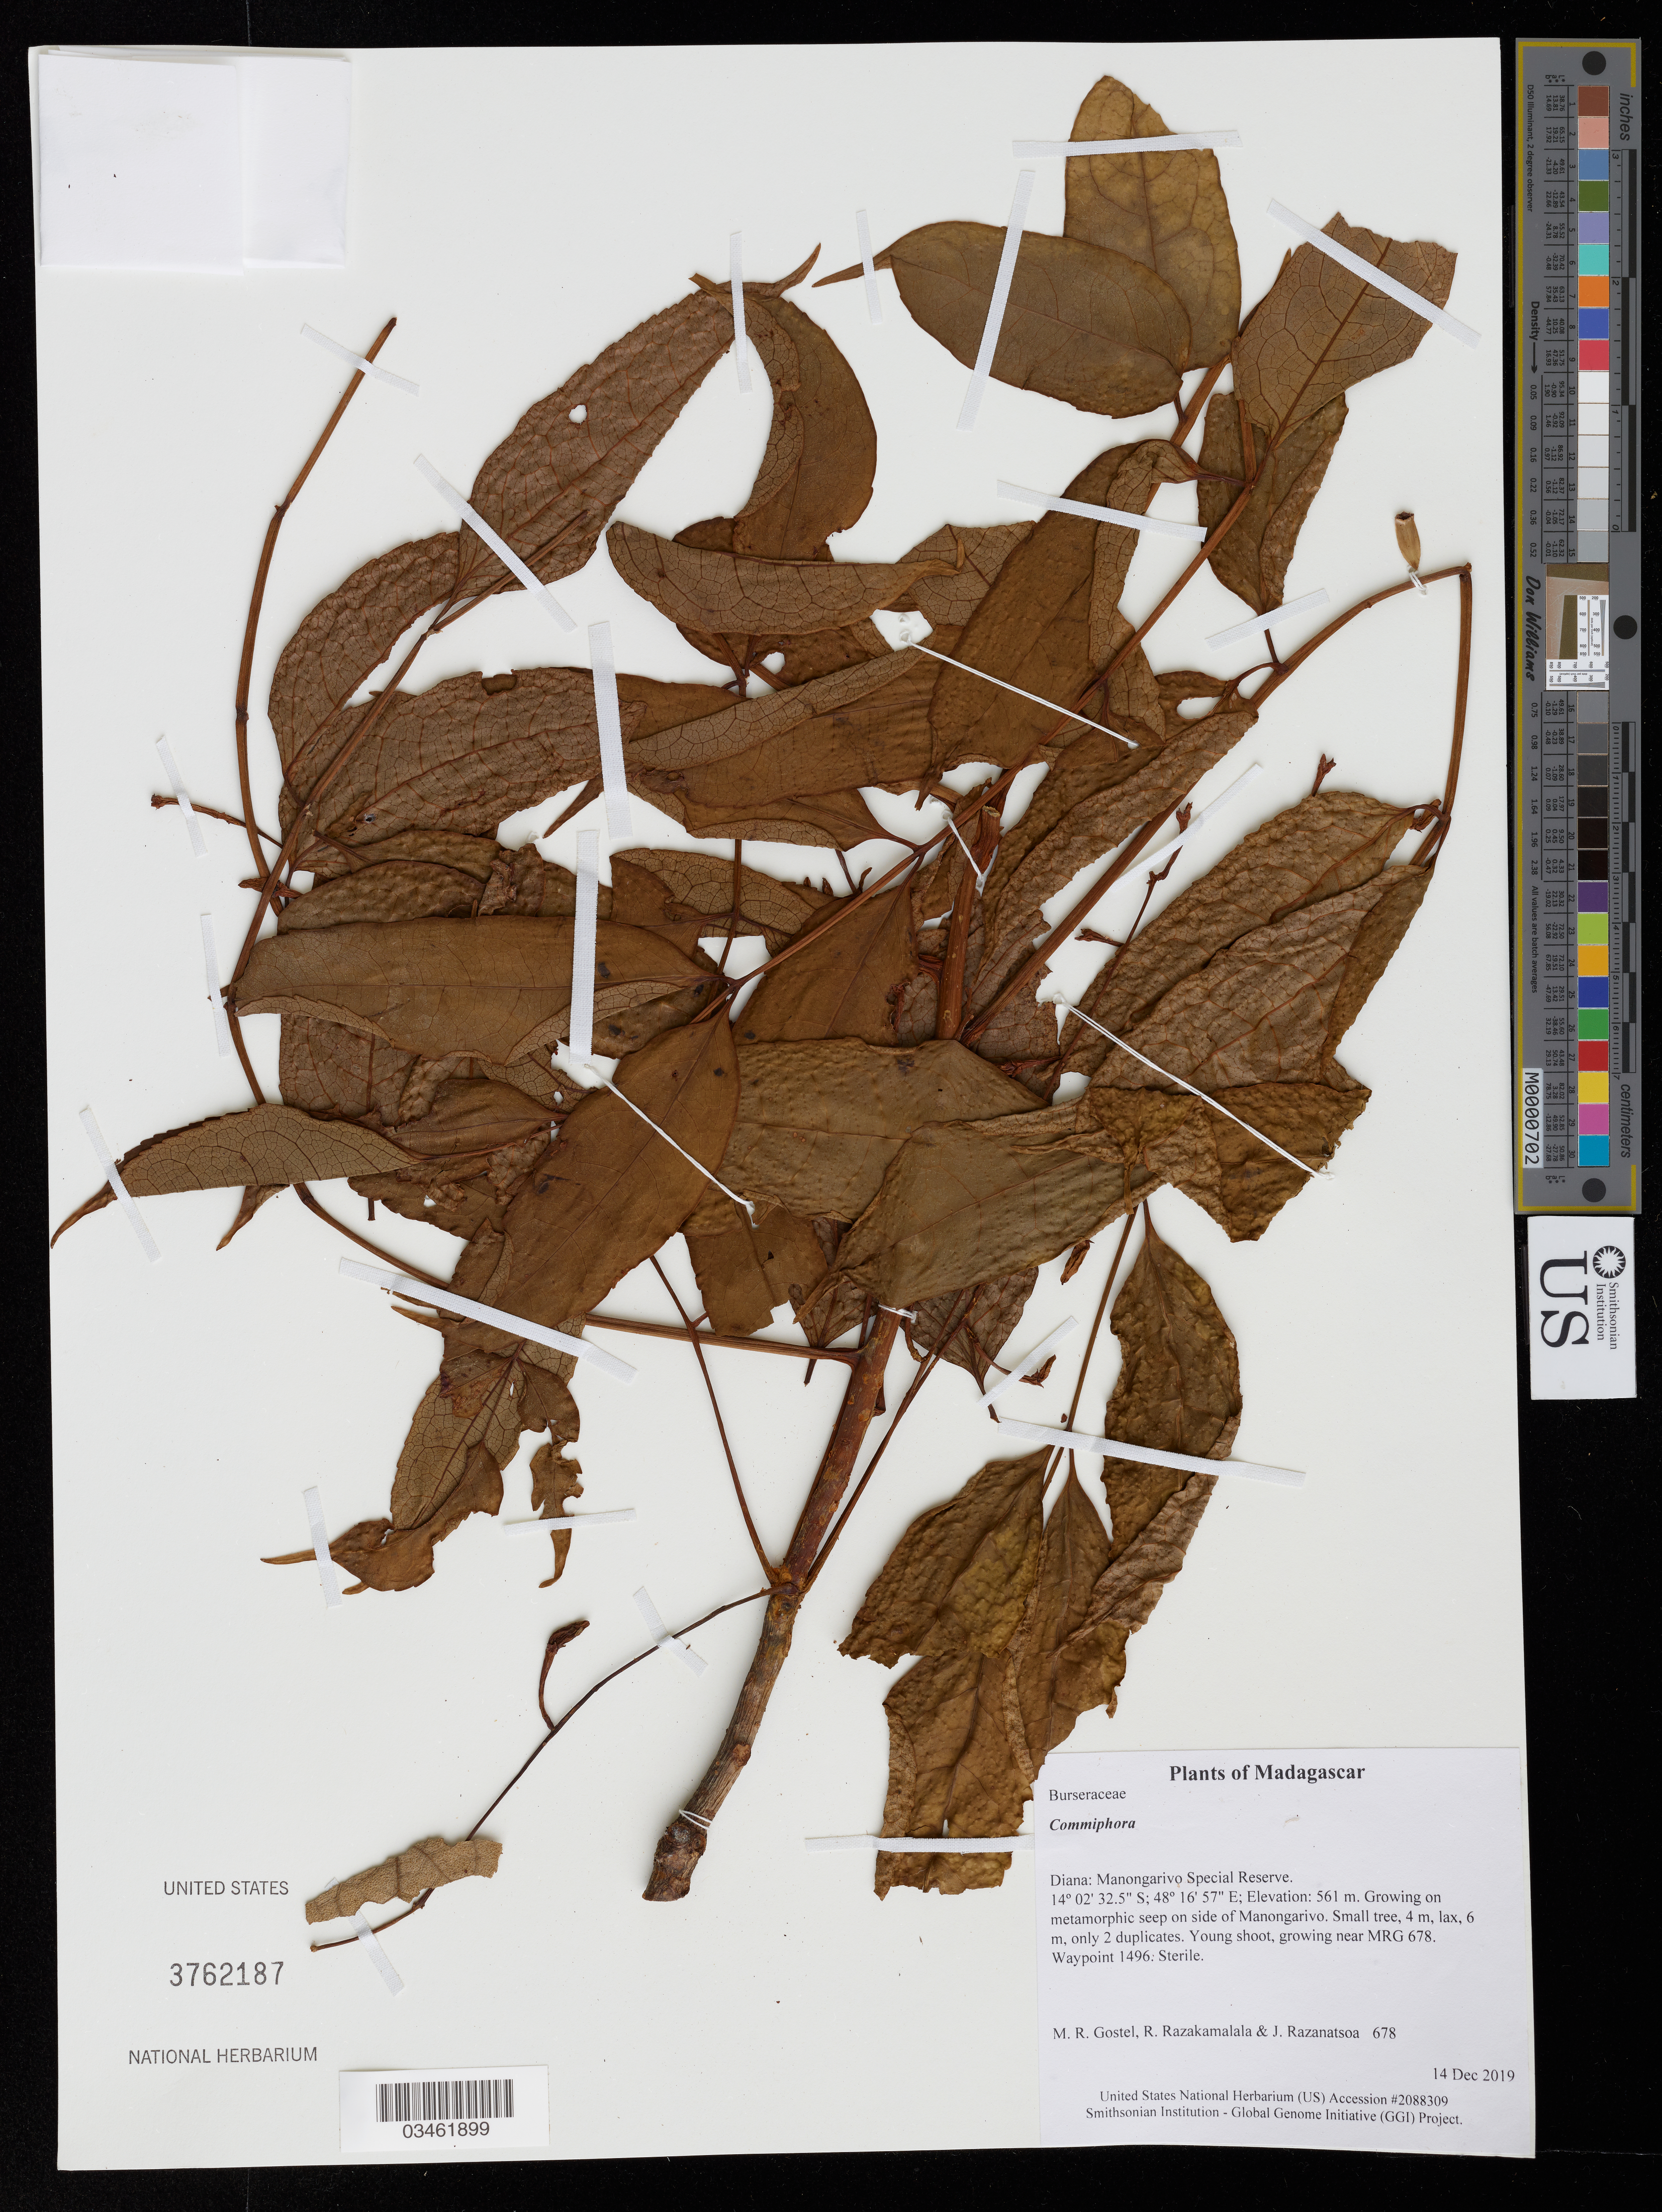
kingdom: Plantae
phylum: Tracheophyta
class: Magnoliopsida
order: Sapindales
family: Burseraceae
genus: Commiphora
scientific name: Commiphora sp.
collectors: M. R. Gostel, R. Razakamalala & J. Razanatsoa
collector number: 678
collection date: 2019-12-14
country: Madagascar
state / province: Diana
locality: Manongarivo Special Reserve. On metamorphic seep on side of Manongarivo.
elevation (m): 561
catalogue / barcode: US 3762187